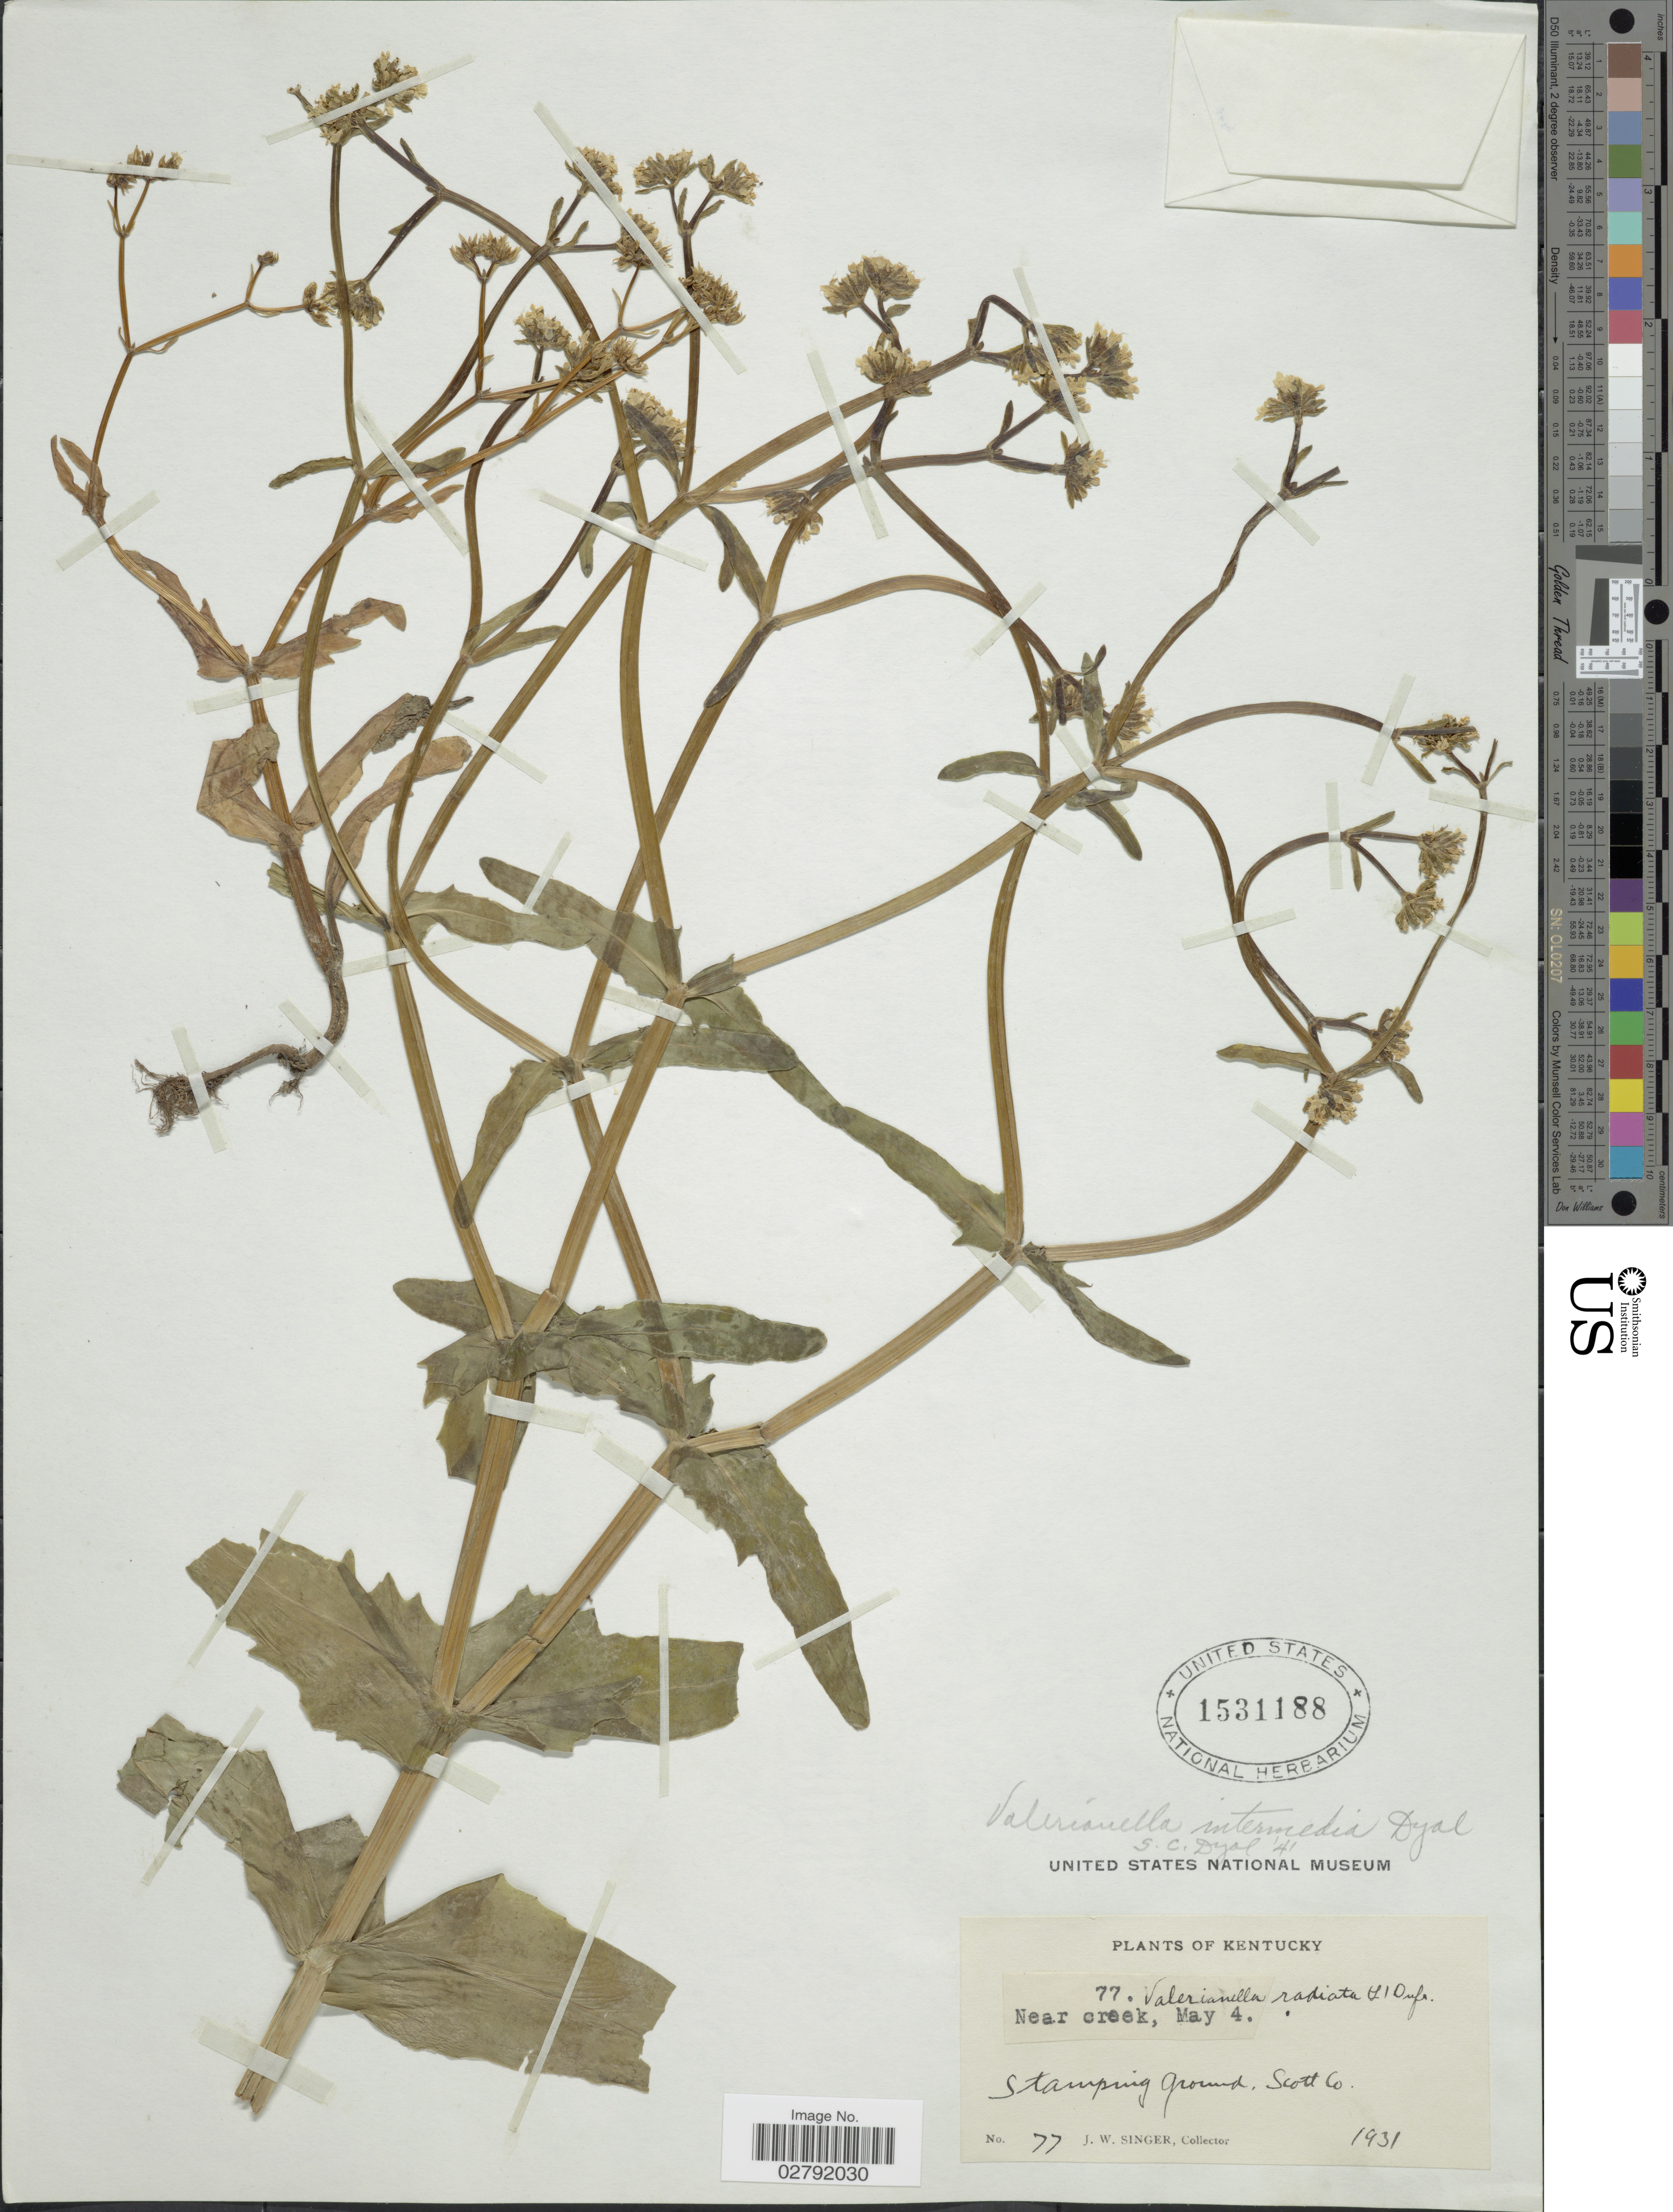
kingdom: Plantae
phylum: Tracheophyta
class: Magnoliopsida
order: Dipsacales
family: Caprifoliaceae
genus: Valerianella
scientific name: Valerianella intermedia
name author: Dyal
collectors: J. EW. Singer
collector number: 77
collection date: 1931-05-04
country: United States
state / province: Kentucky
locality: Near creek, Stamping ground, Scott Co.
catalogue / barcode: US 1531188